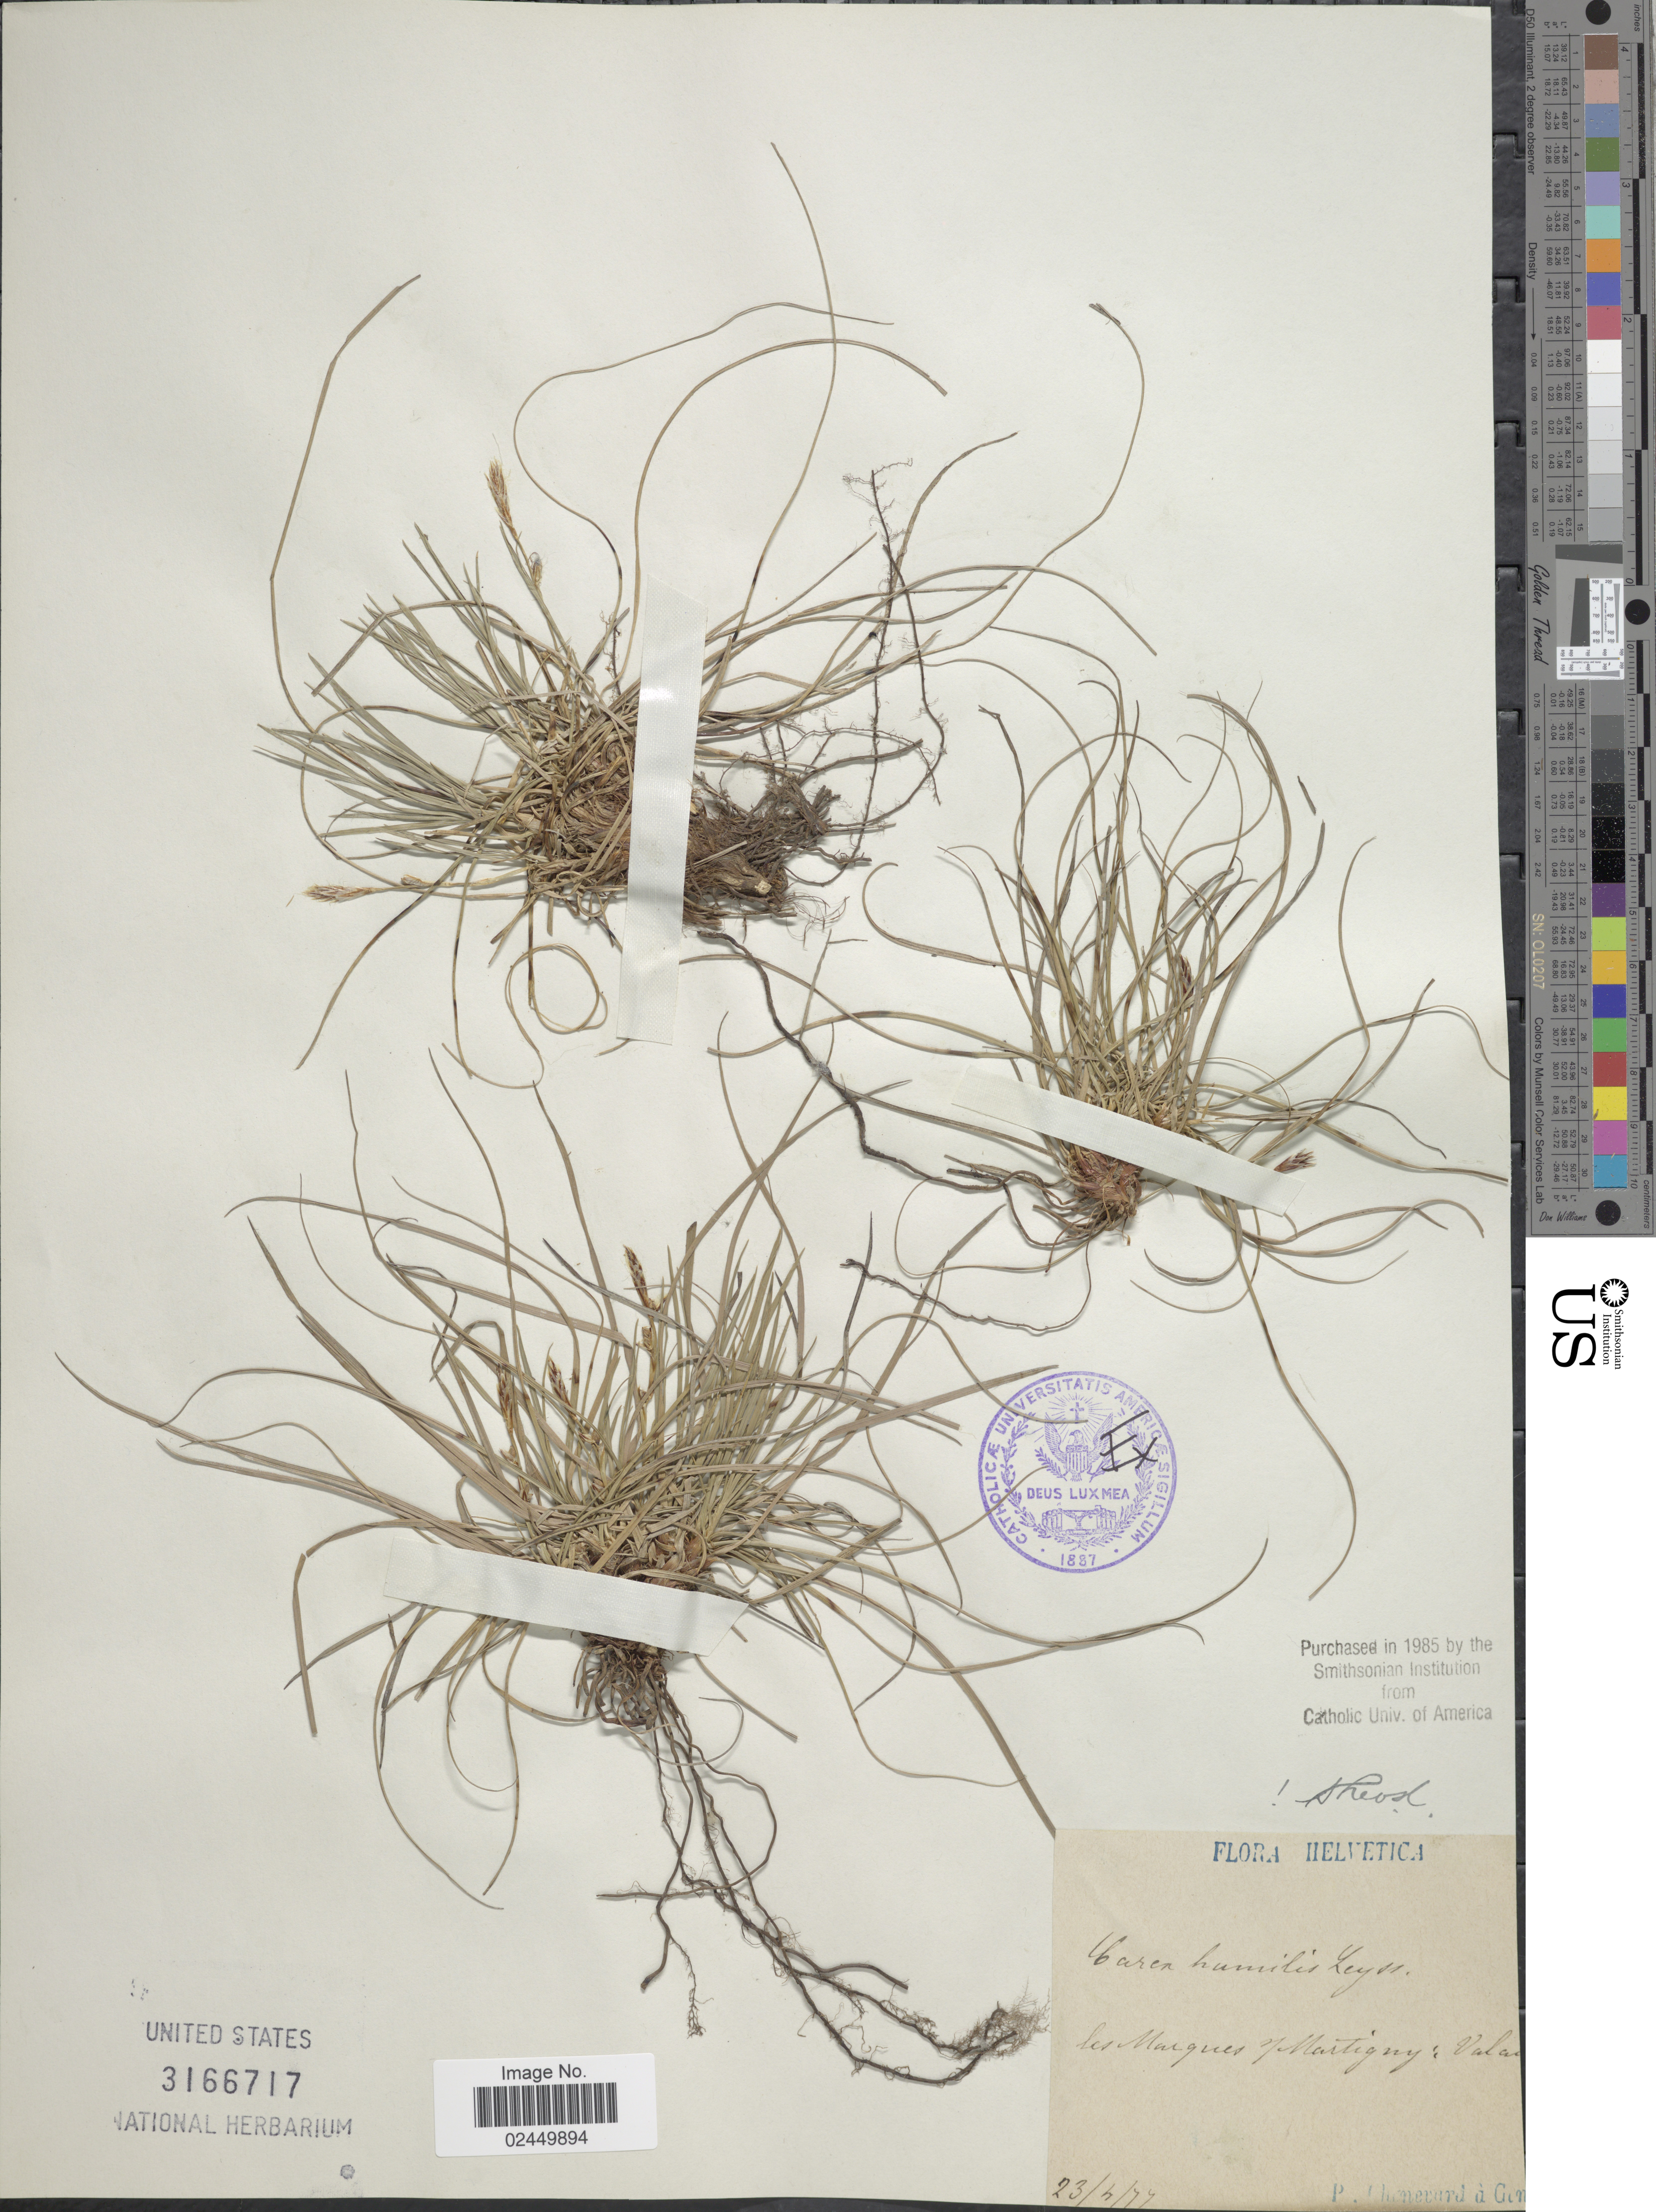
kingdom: Plantae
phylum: Tracheophyta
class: Liliopsida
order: Poales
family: Cyperaceae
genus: Carex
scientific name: Carex humilis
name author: Leyss.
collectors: P. Chenevard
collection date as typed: Transcribed d/m/y: 23/4/77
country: Switzerland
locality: Helvetica. Les Marques Martigny: Vala.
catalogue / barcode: US 3166717